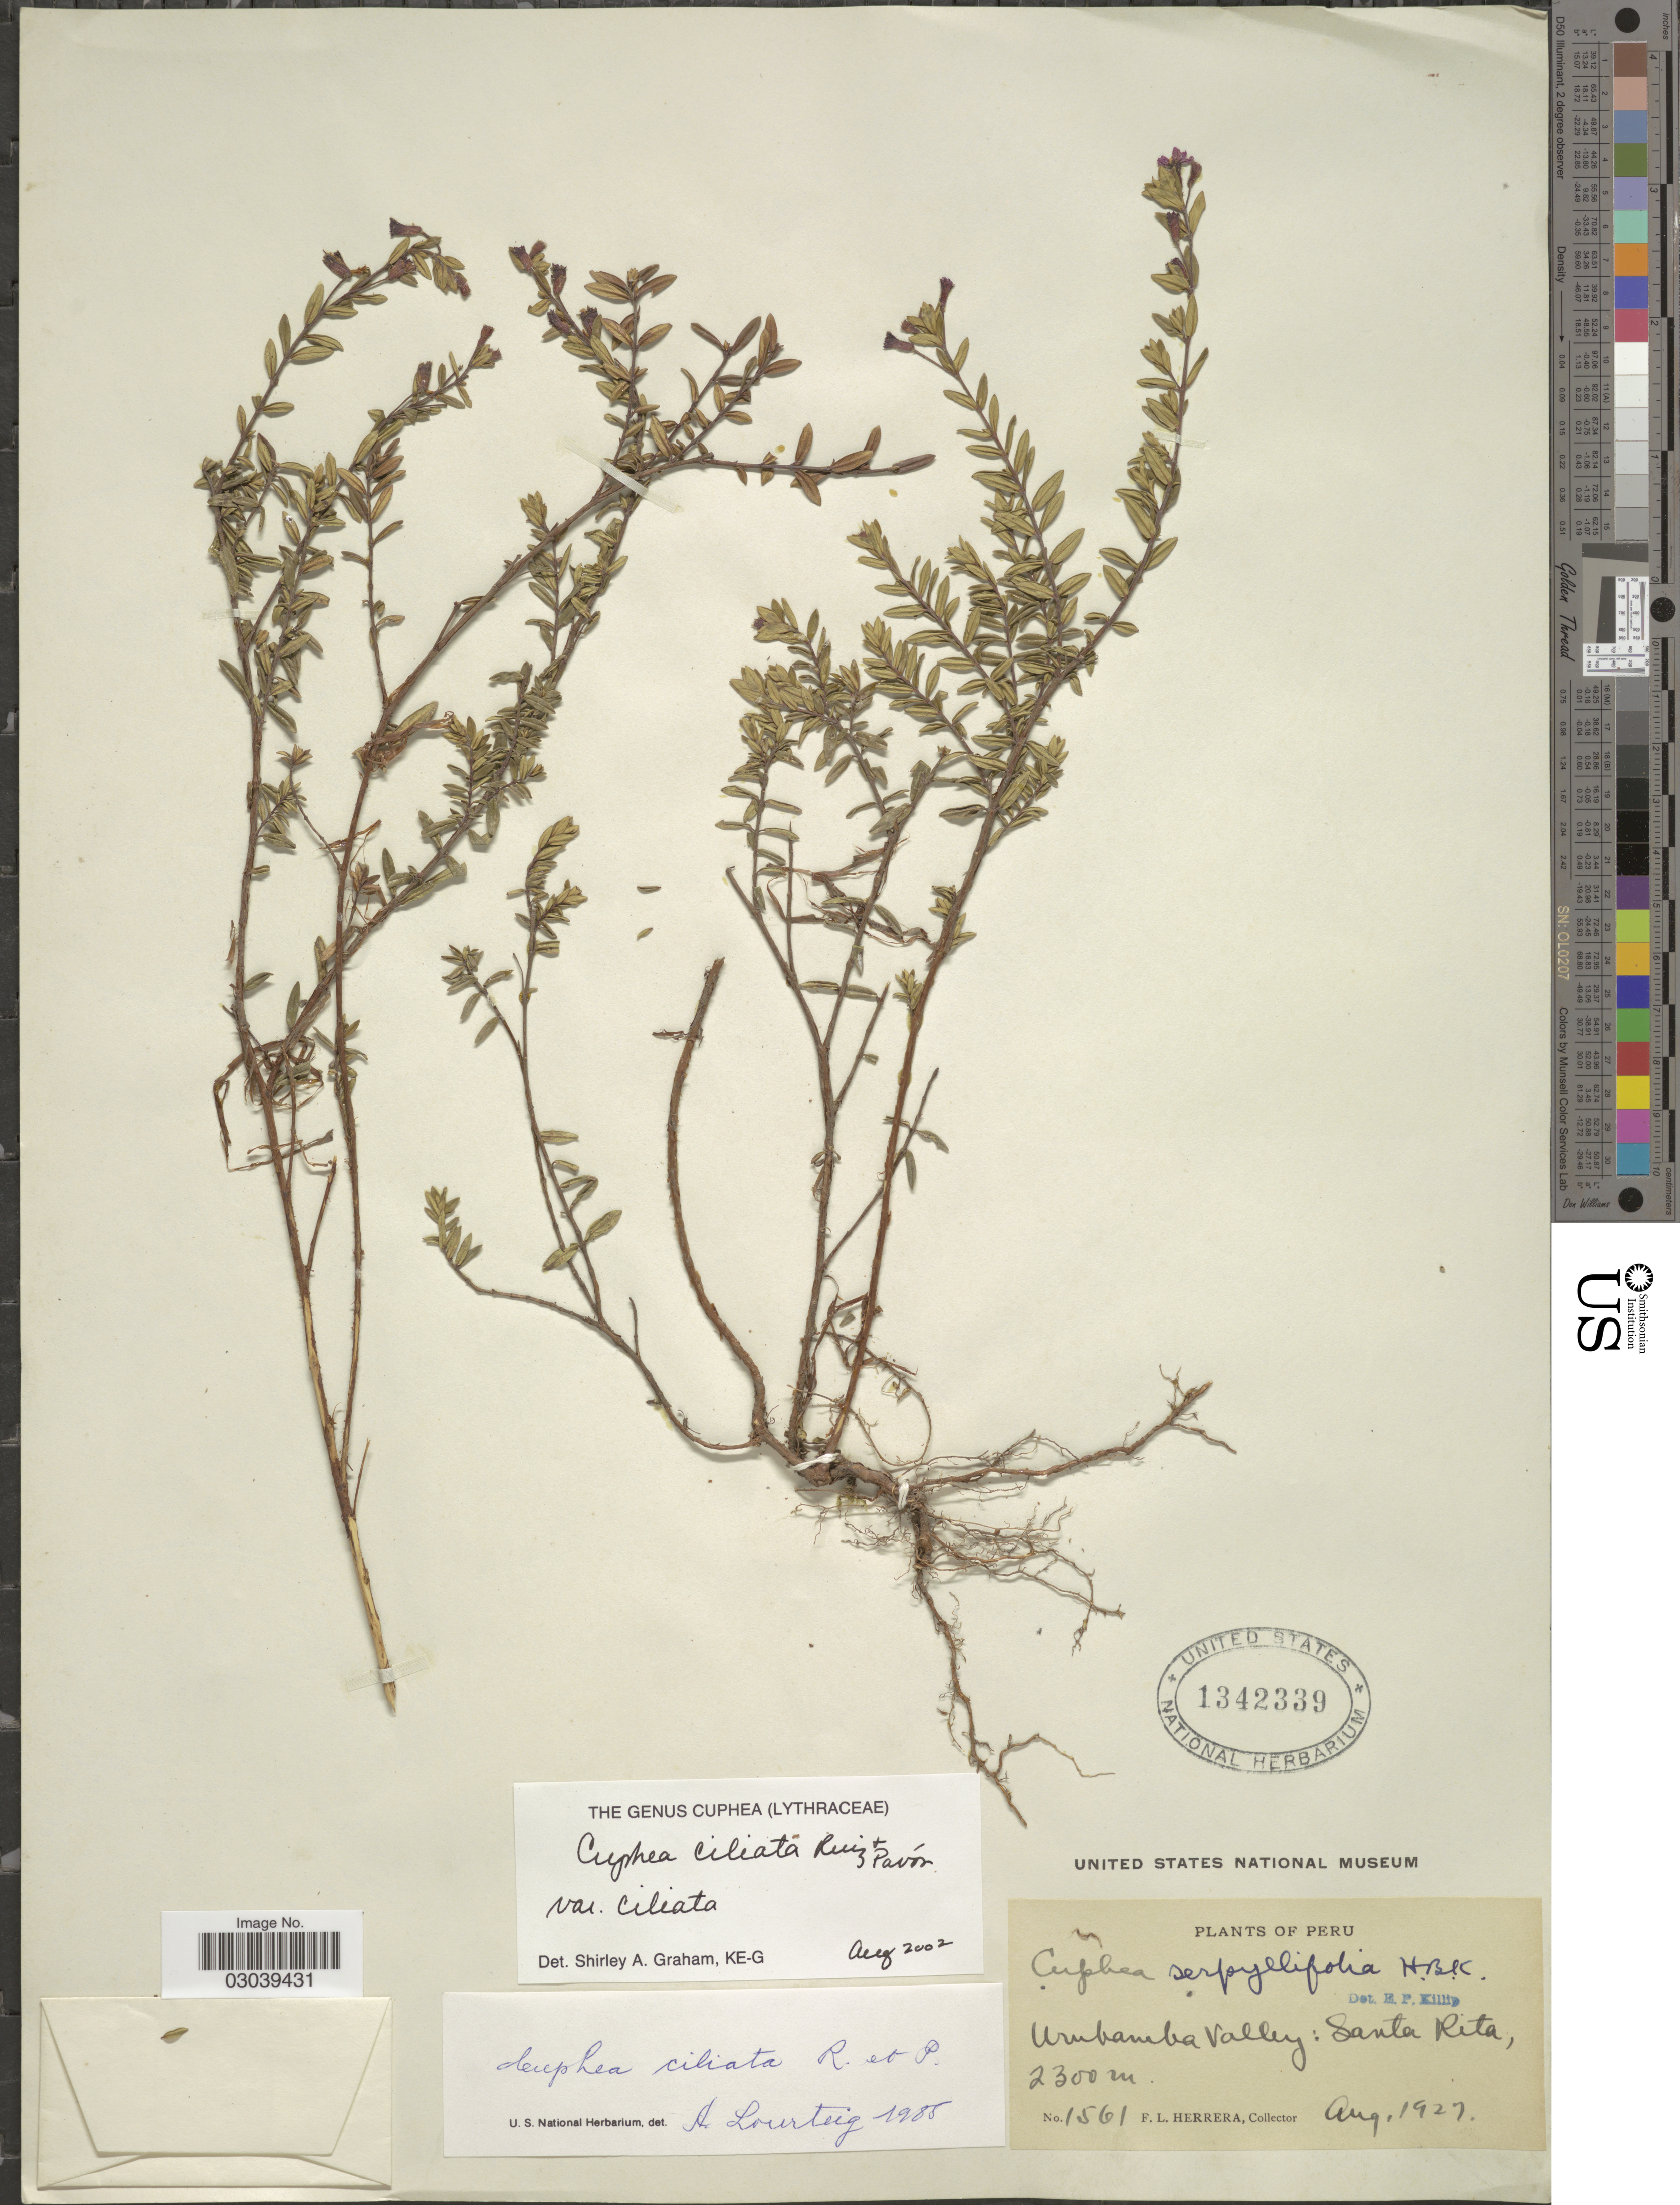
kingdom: Plantae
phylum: Tracheophyta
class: Magnoliopsida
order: Myrtales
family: Lythraceae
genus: Cuphea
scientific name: Cuphea ciliata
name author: Ruiz & Pav.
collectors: F. L. Herrera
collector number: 1561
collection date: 1927-08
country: Peru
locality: Urubamba Valley: Santa Rita.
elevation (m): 2300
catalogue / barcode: US 1342339